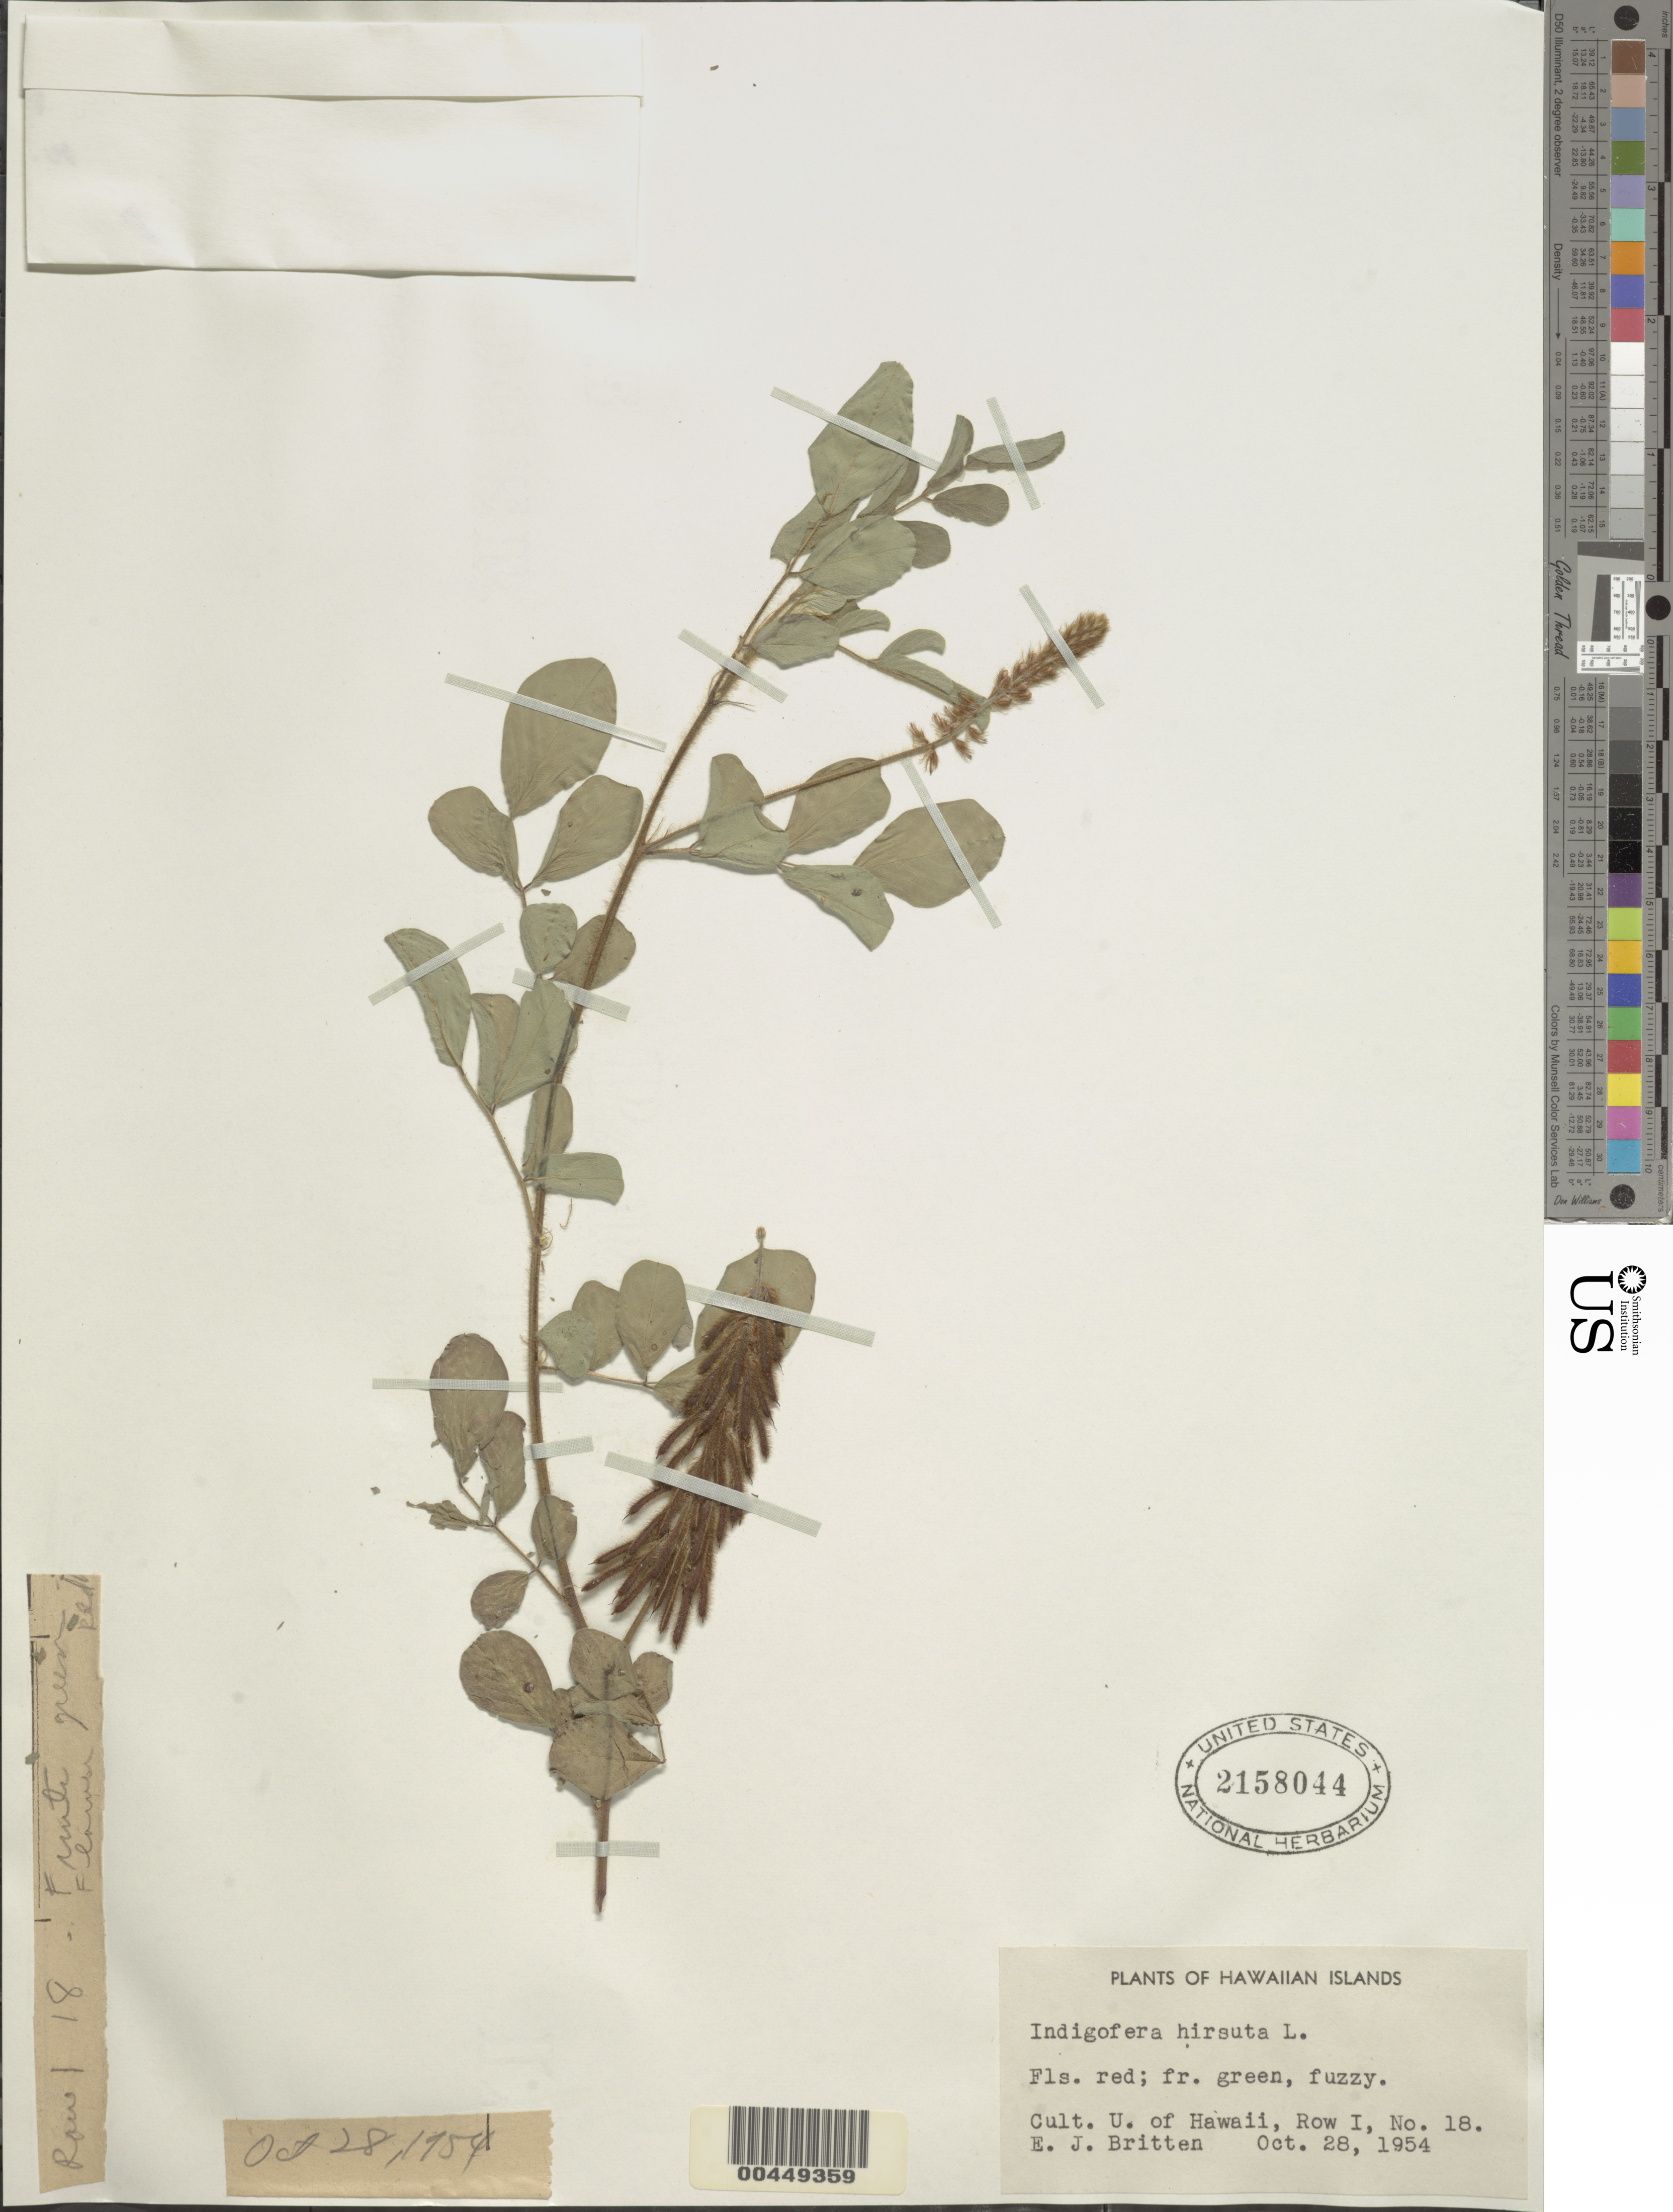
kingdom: Plantae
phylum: Tracheophyta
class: Magnoliopsida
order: Fabales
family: Fabaceae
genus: Indigofera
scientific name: Indigofera hirsuta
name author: L.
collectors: E. Britten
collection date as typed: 28 Oct 1954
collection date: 1954-10-28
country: United States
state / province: Hawaii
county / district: Hawaii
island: Hawaii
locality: University of Hawaii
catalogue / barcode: US 2158044